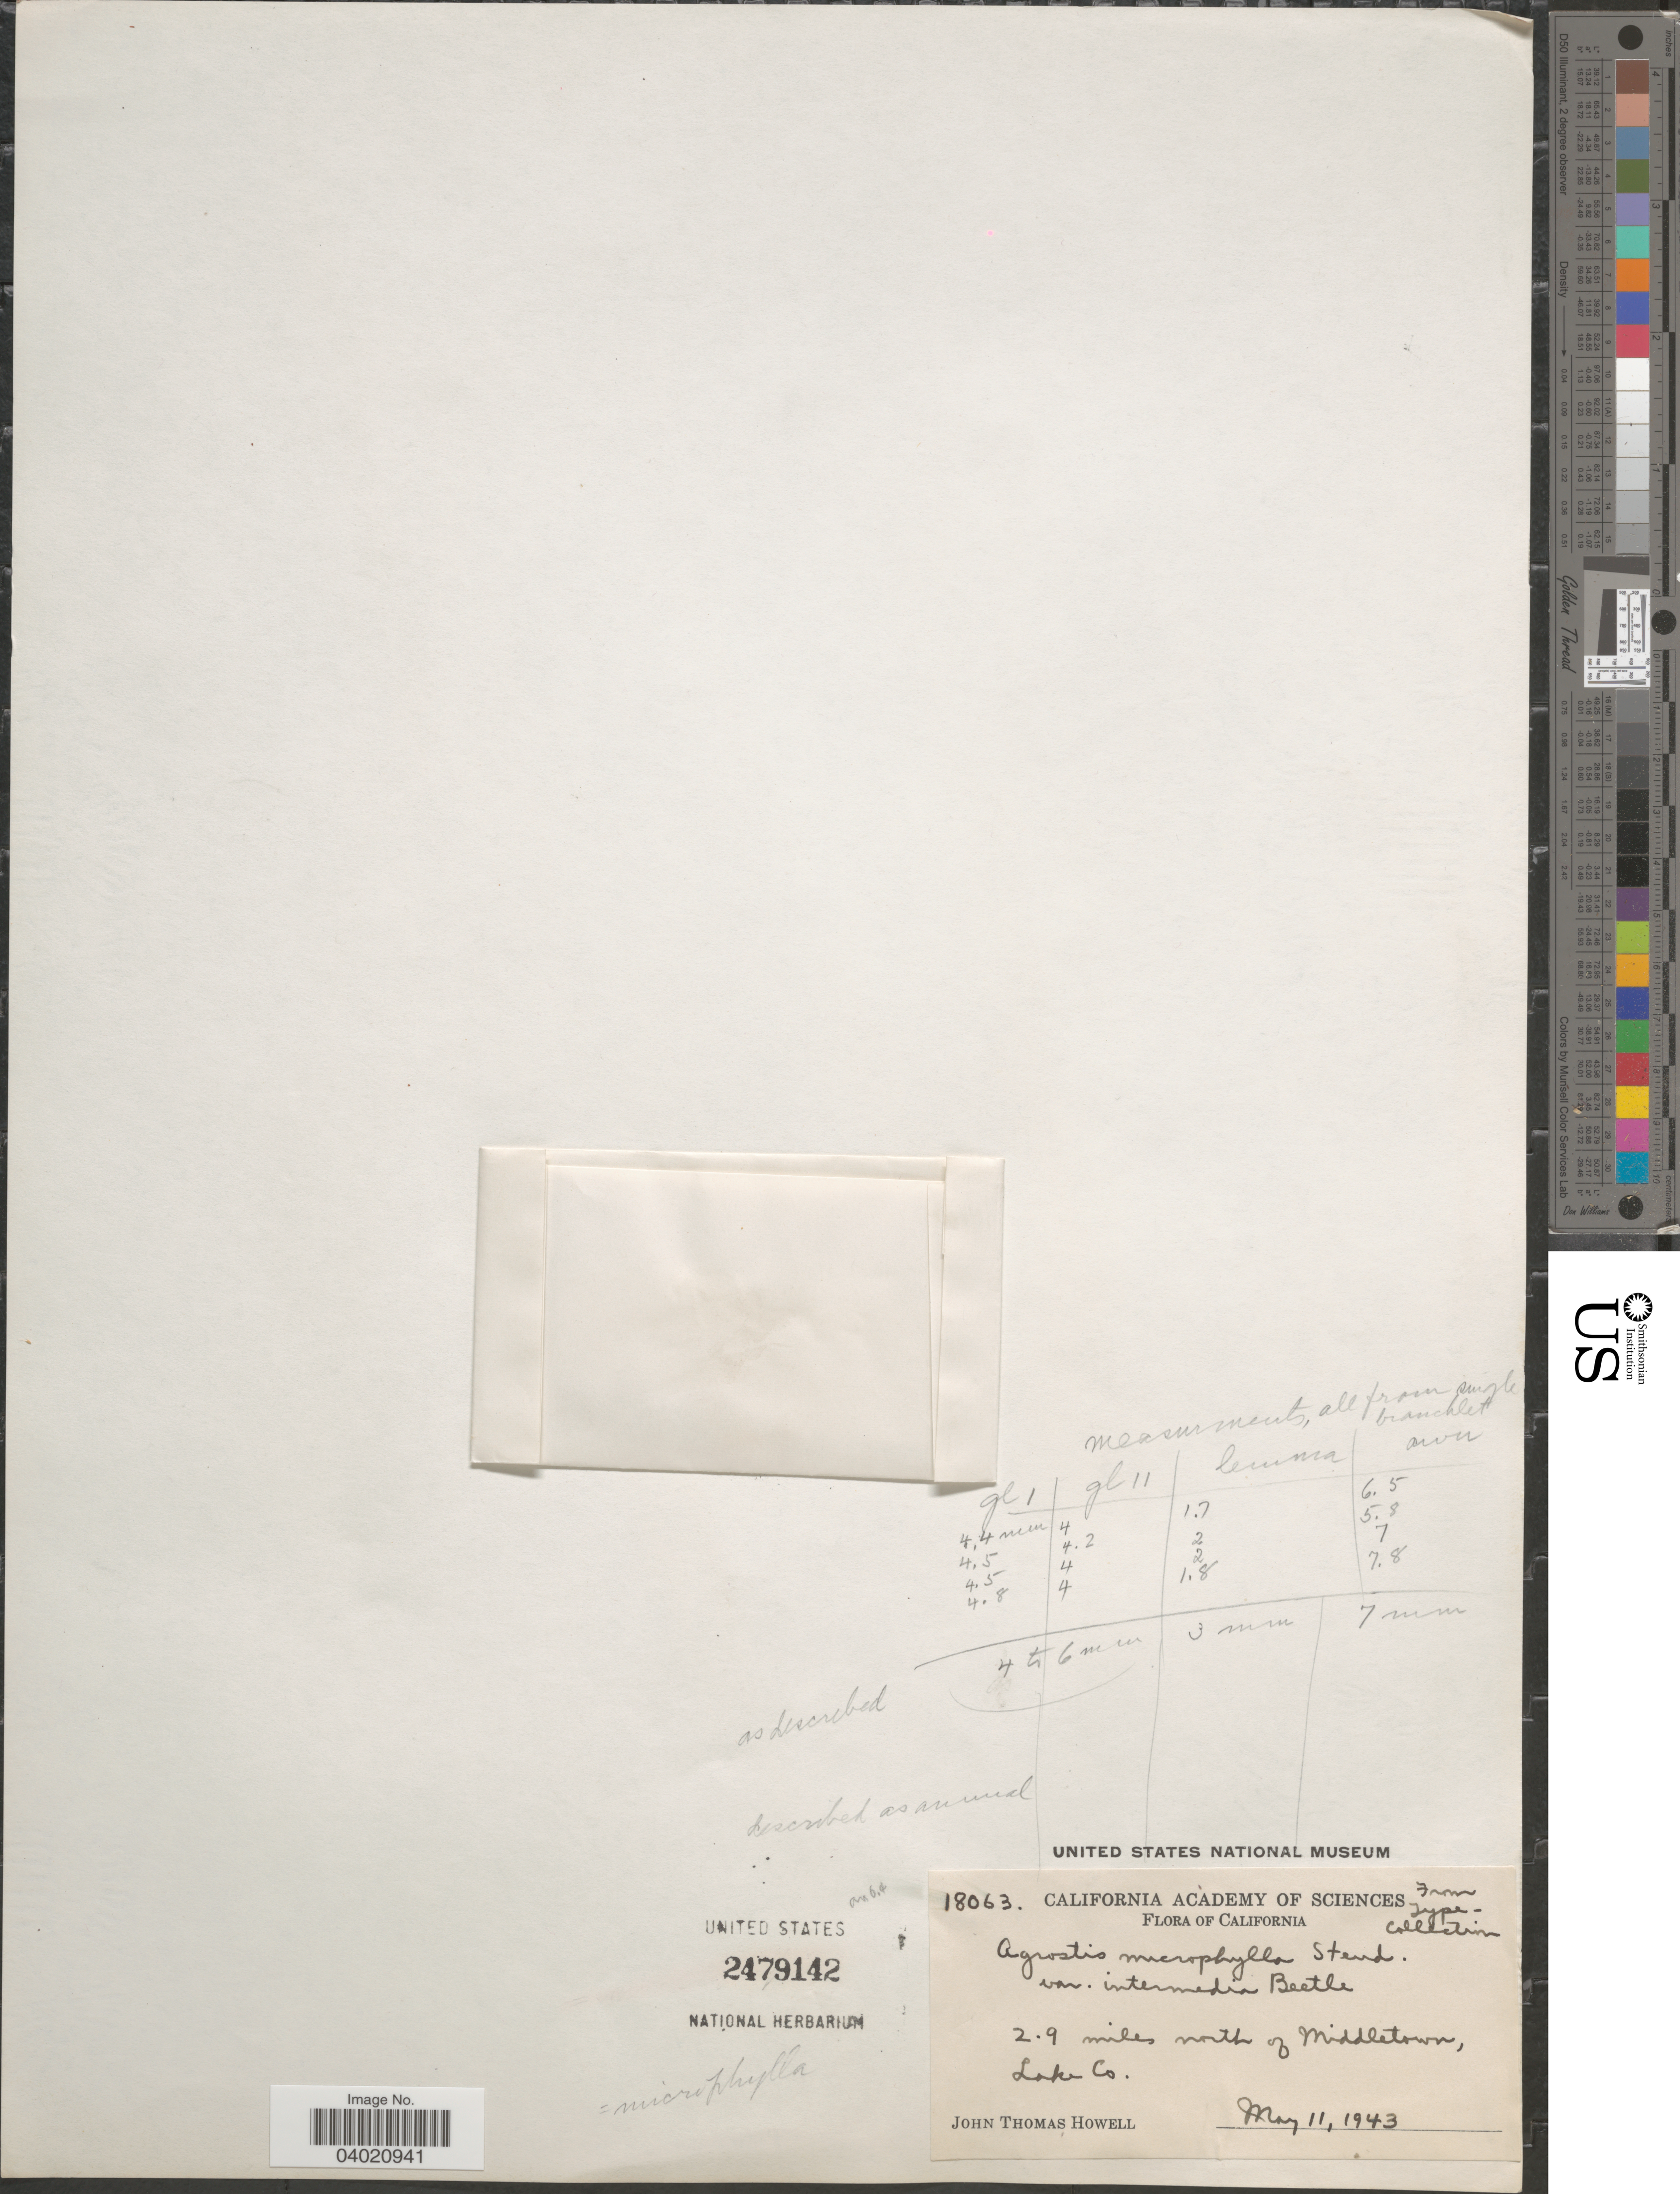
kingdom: Plantae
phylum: Tracheophyta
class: Liliopsida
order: Poales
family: Poaceae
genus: Agrostis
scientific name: Agrostis microphylla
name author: Steud.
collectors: J. T. Howell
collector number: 18063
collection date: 1943-05-11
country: United States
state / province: California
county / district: Lake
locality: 2.9 miles north of Middletown, Lake Co.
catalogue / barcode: US 2479142